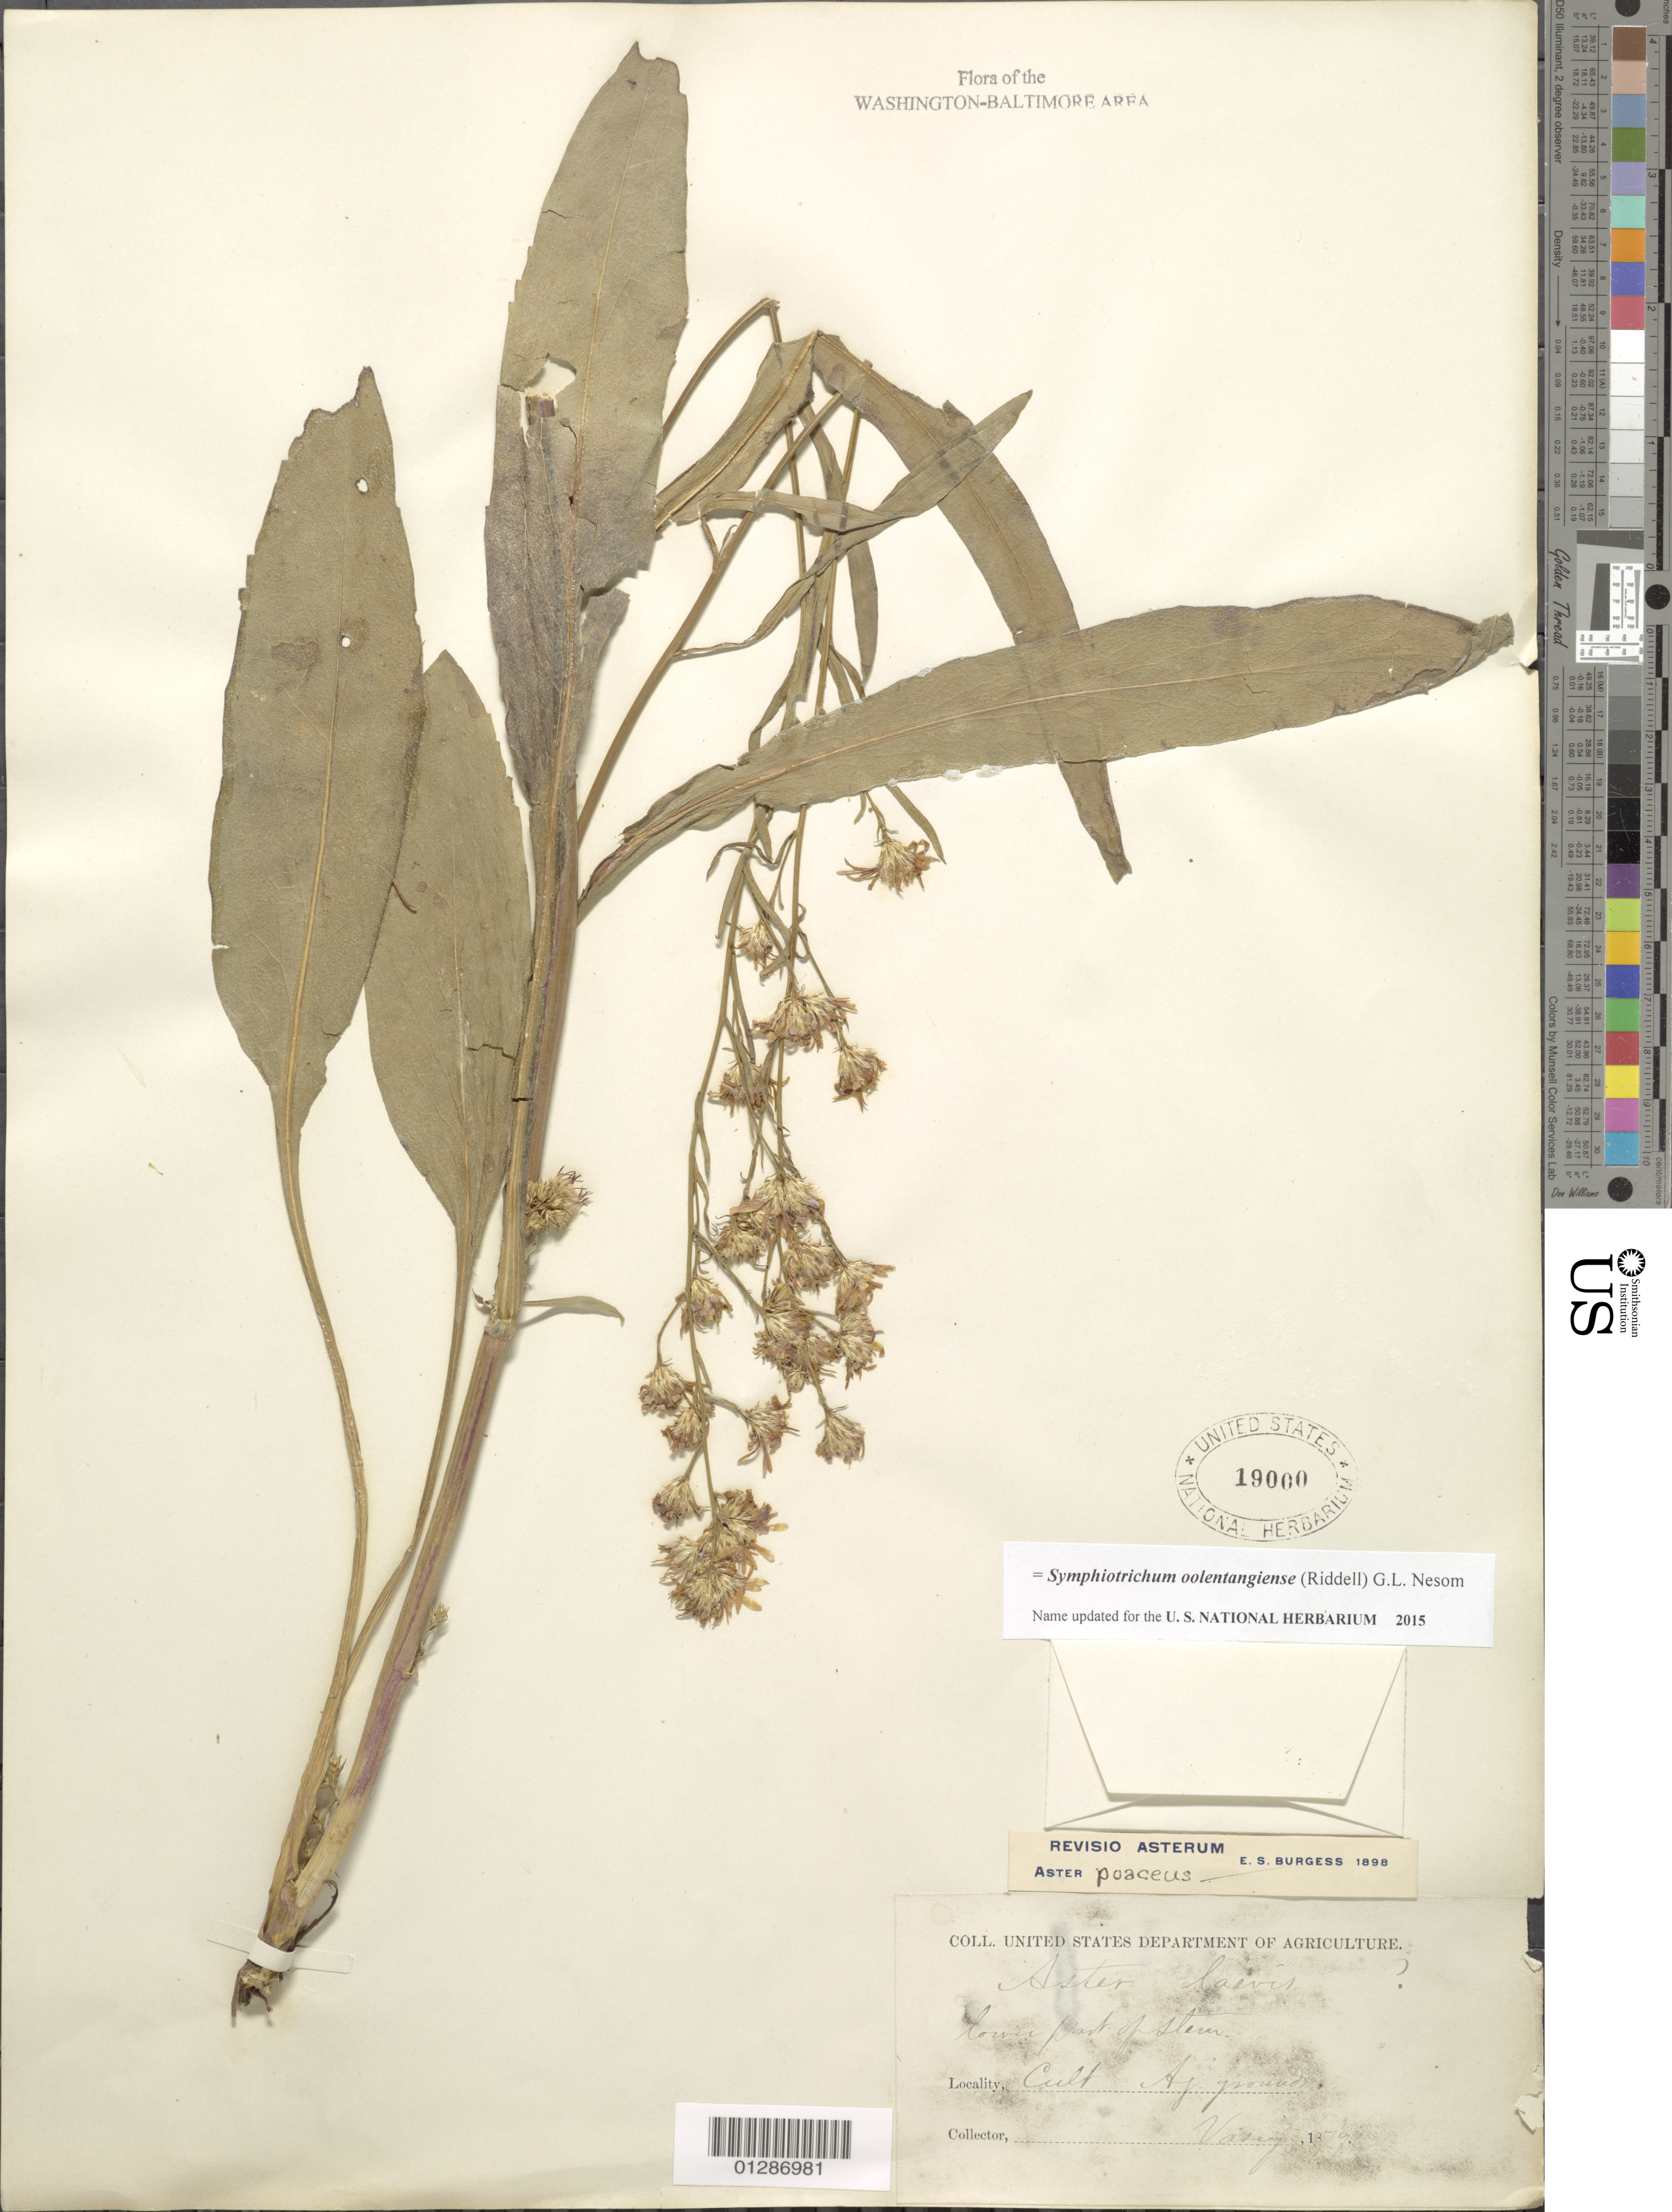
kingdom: Plantae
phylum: Tracheophyta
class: Magnoliopsida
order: Asterales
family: Asteraceae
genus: Symphyotrichum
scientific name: Symphyotrichum oolentangiense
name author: (Riddell) G.L. Nesom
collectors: Vasey, --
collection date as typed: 1873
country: United States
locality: Washington-Baltimore Area.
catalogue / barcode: US 19000